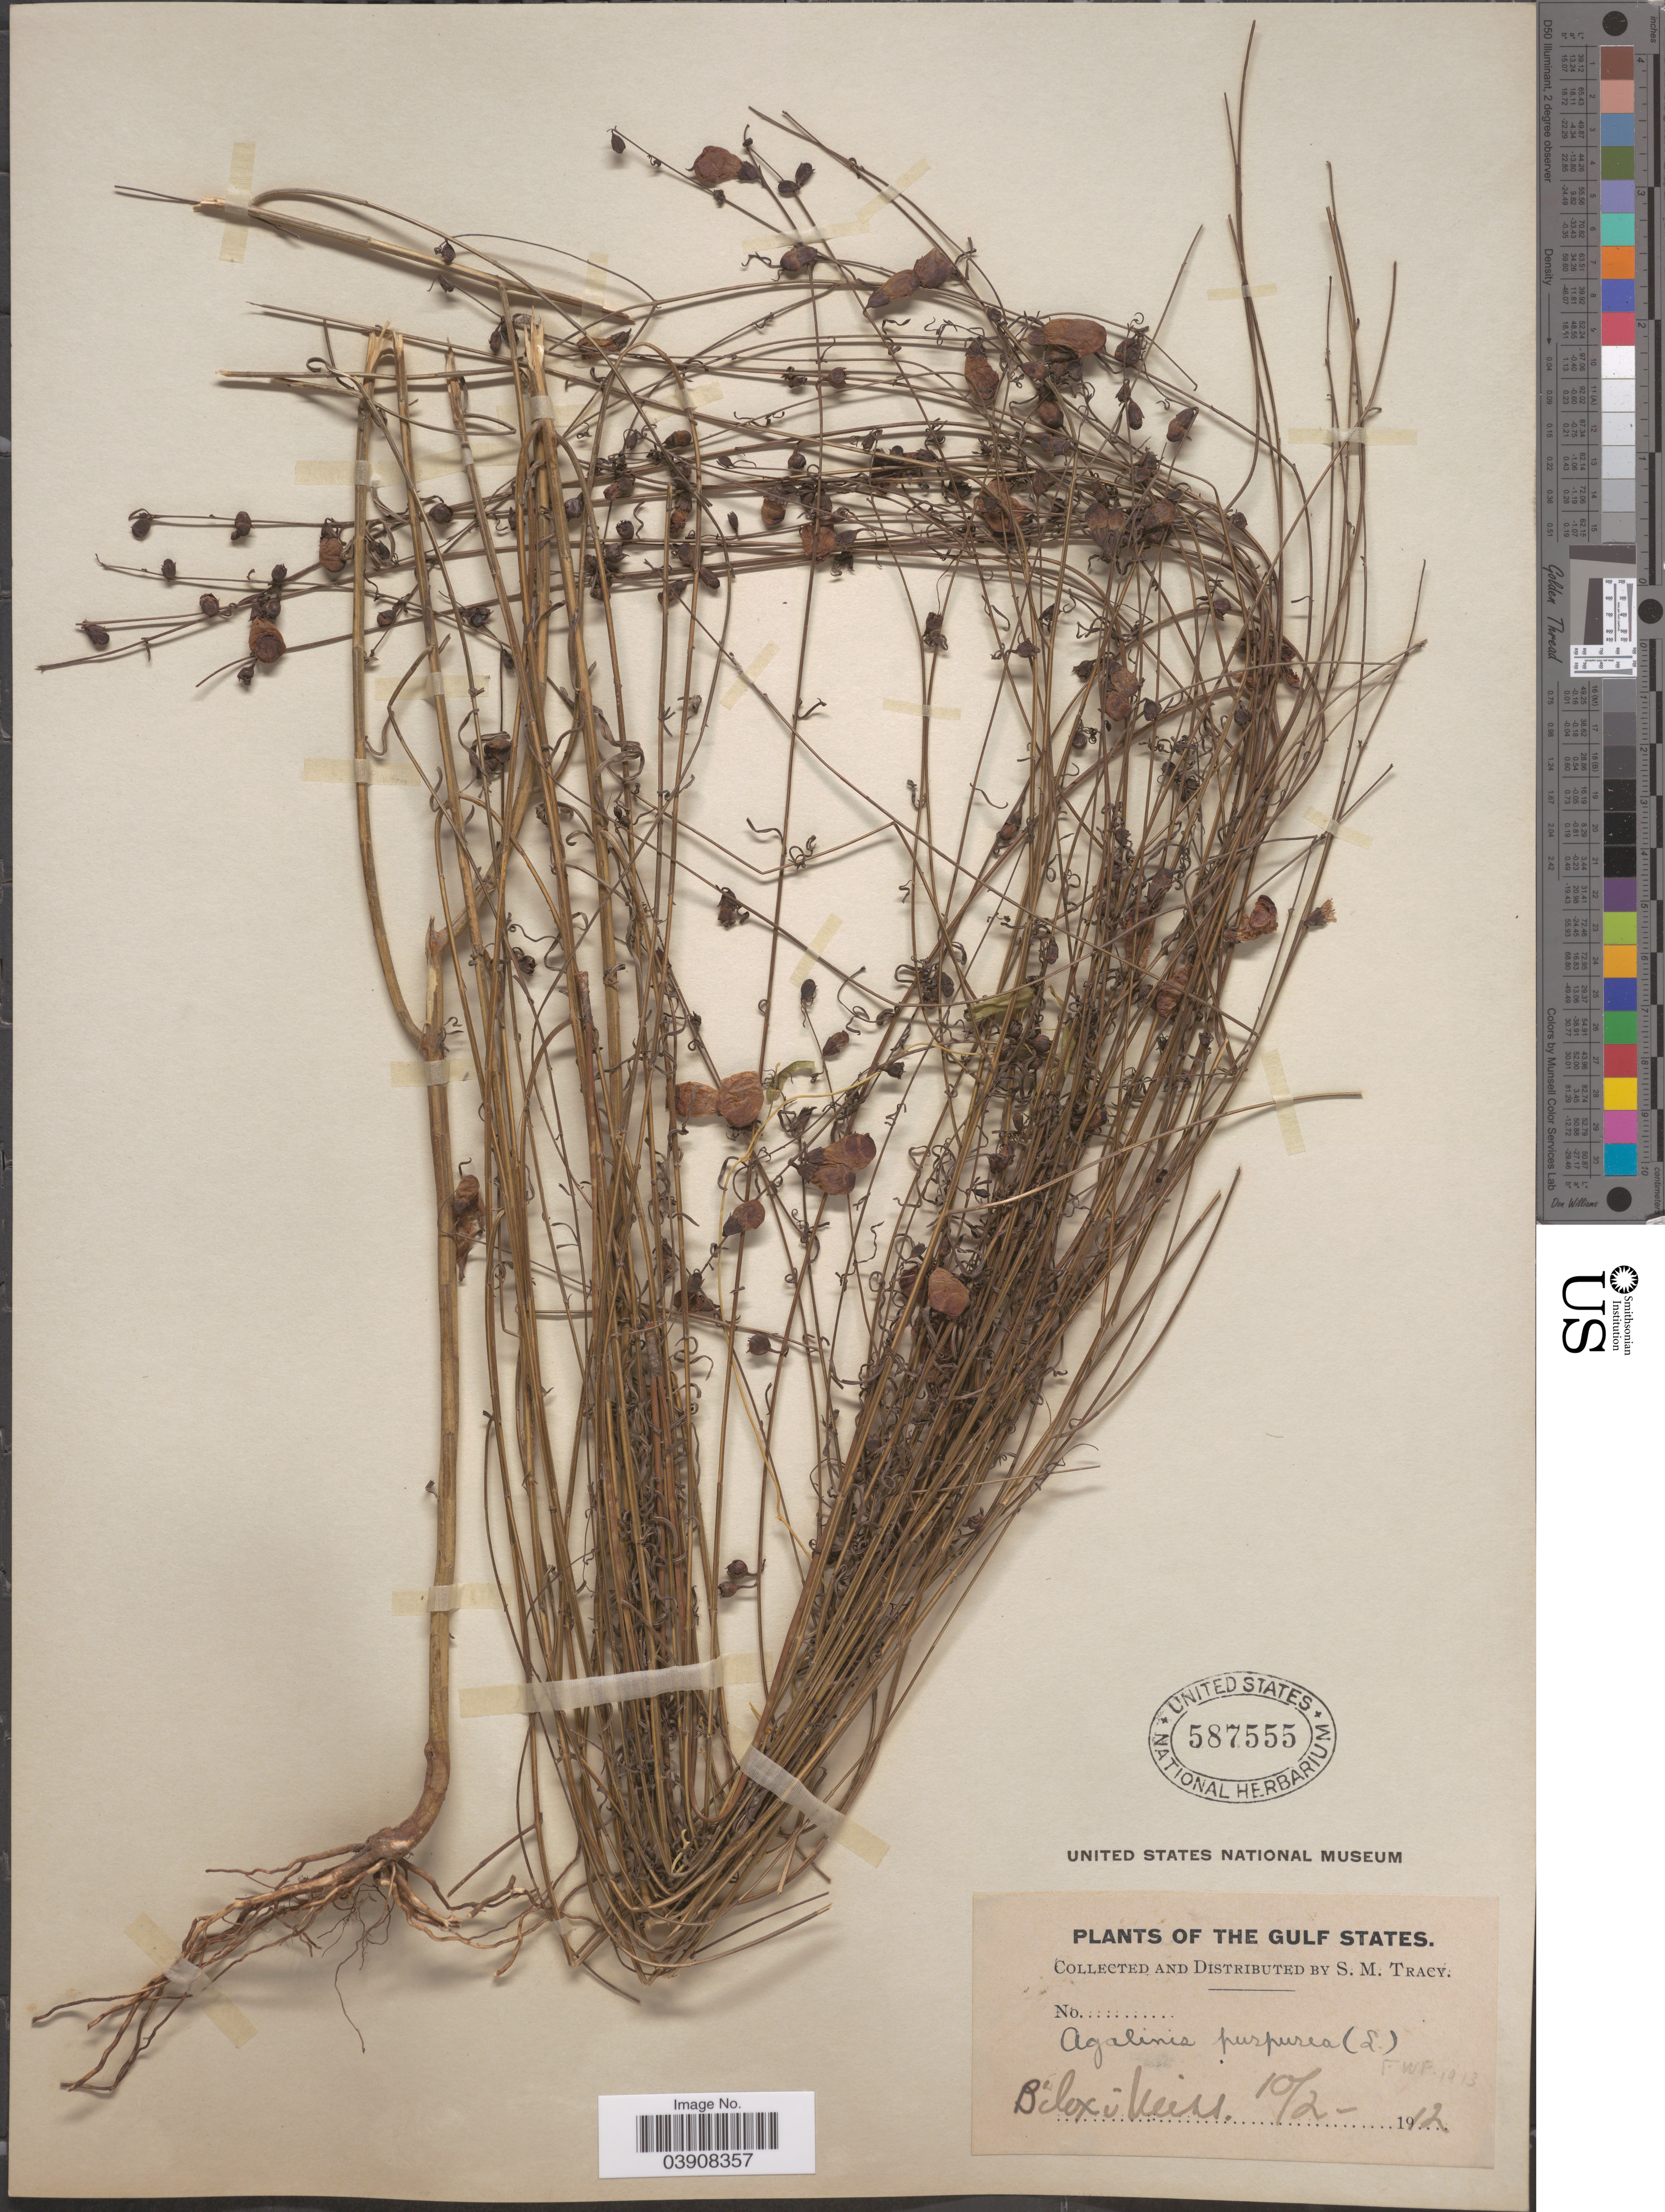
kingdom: Plantae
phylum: Tracheophyta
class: Magnoliopsida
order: Lamiales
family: Orobanchaceae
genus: Agalinis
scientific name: Agalinis purpurea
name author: (L.) Pennell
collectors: S. M. Tracy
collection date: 1912-10-02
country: United States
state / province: Mississippi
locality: Gulf States. Biloxi.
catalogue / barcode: US 587555